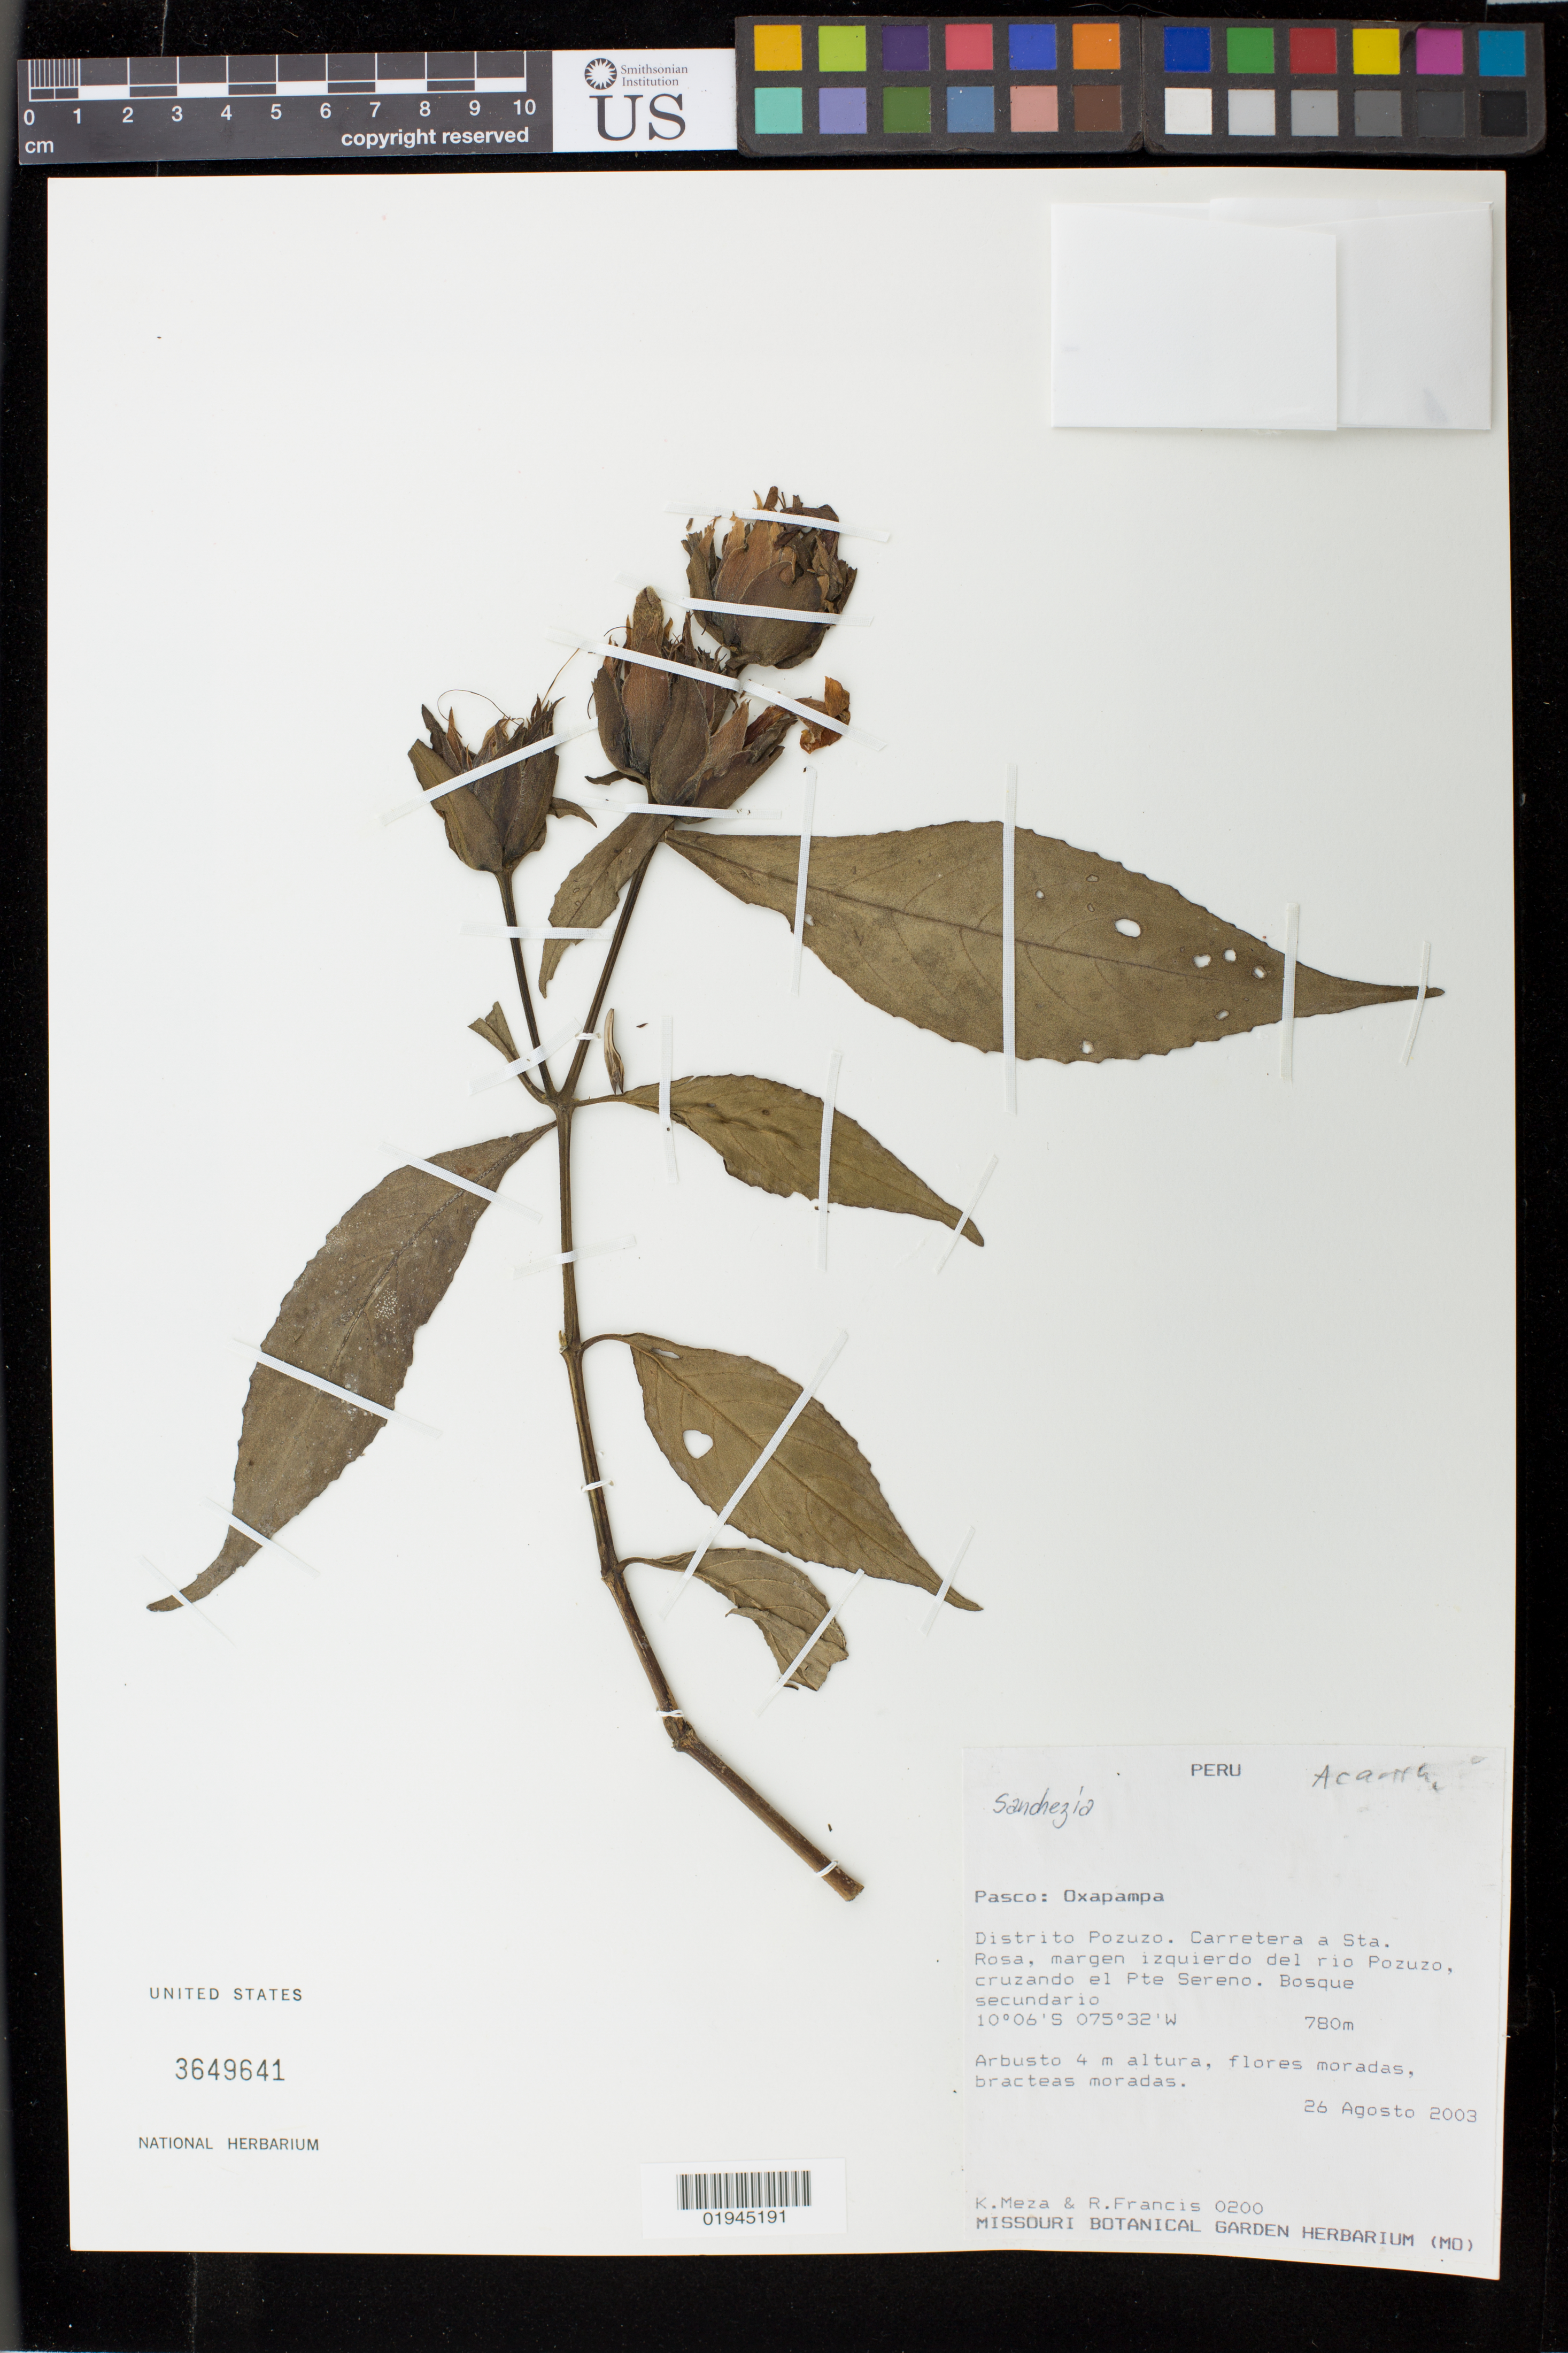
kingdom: Plantae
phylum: Tracheophyta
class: Magnoliopsida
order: Lamiales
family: Acanthaceae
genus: Suessenguthia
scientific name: Suessenguthia trochilophila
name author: Merxm.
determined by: Azevedo, Igor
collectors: K. Meza & R. Francis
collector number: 200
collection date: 2003-08-26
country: Peru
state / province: Pasco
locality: Oxapampa. Distrito Pozuzo. Carretera a Sta. Rosa, margen izquierdo del rio Pozuzo, cruzando el Pte. Sereno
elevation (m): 780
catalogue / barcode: US 3649641